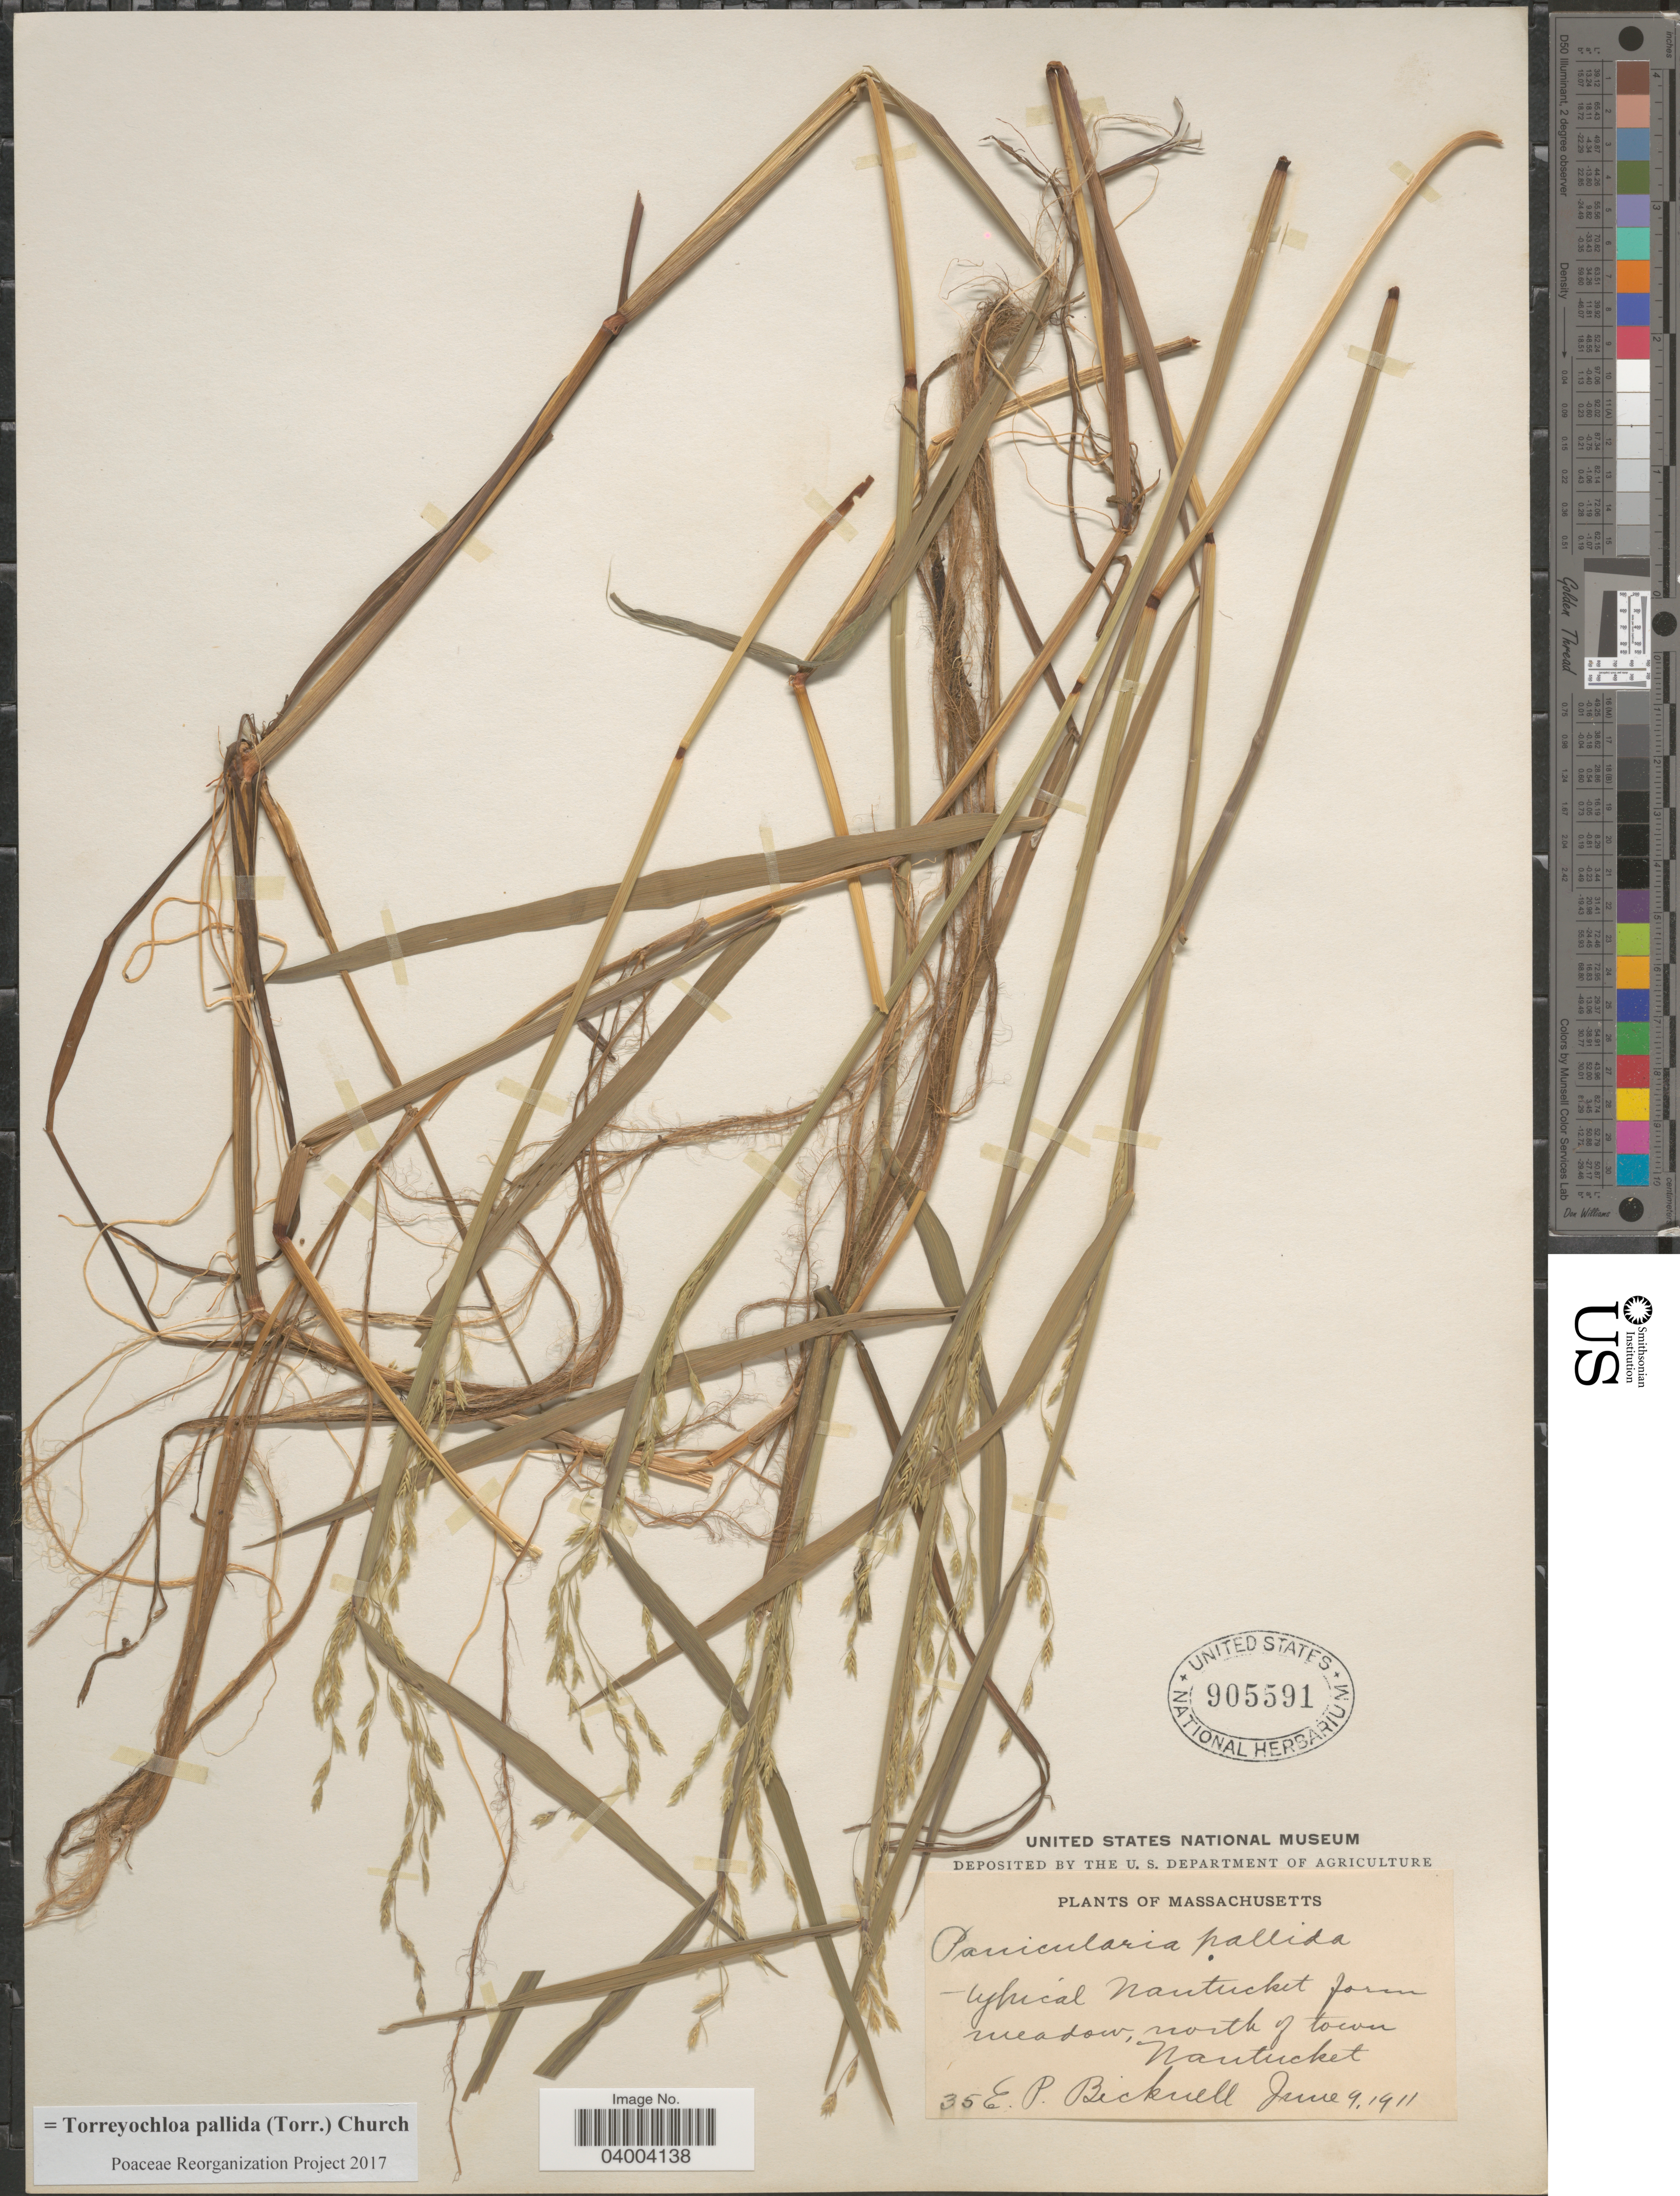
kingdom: Plantae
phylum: Tracheophyta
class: Liliopsida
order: Poales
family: Poaceae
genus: Torreyochloa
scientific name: Torreyochloa pallida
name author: (Torr.) G.L. Church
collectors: E. P. Bicknell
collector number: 35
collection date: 1911-06-09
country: United States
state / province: Massachusetts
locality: North of town Nantucket.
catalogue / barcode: US 905591